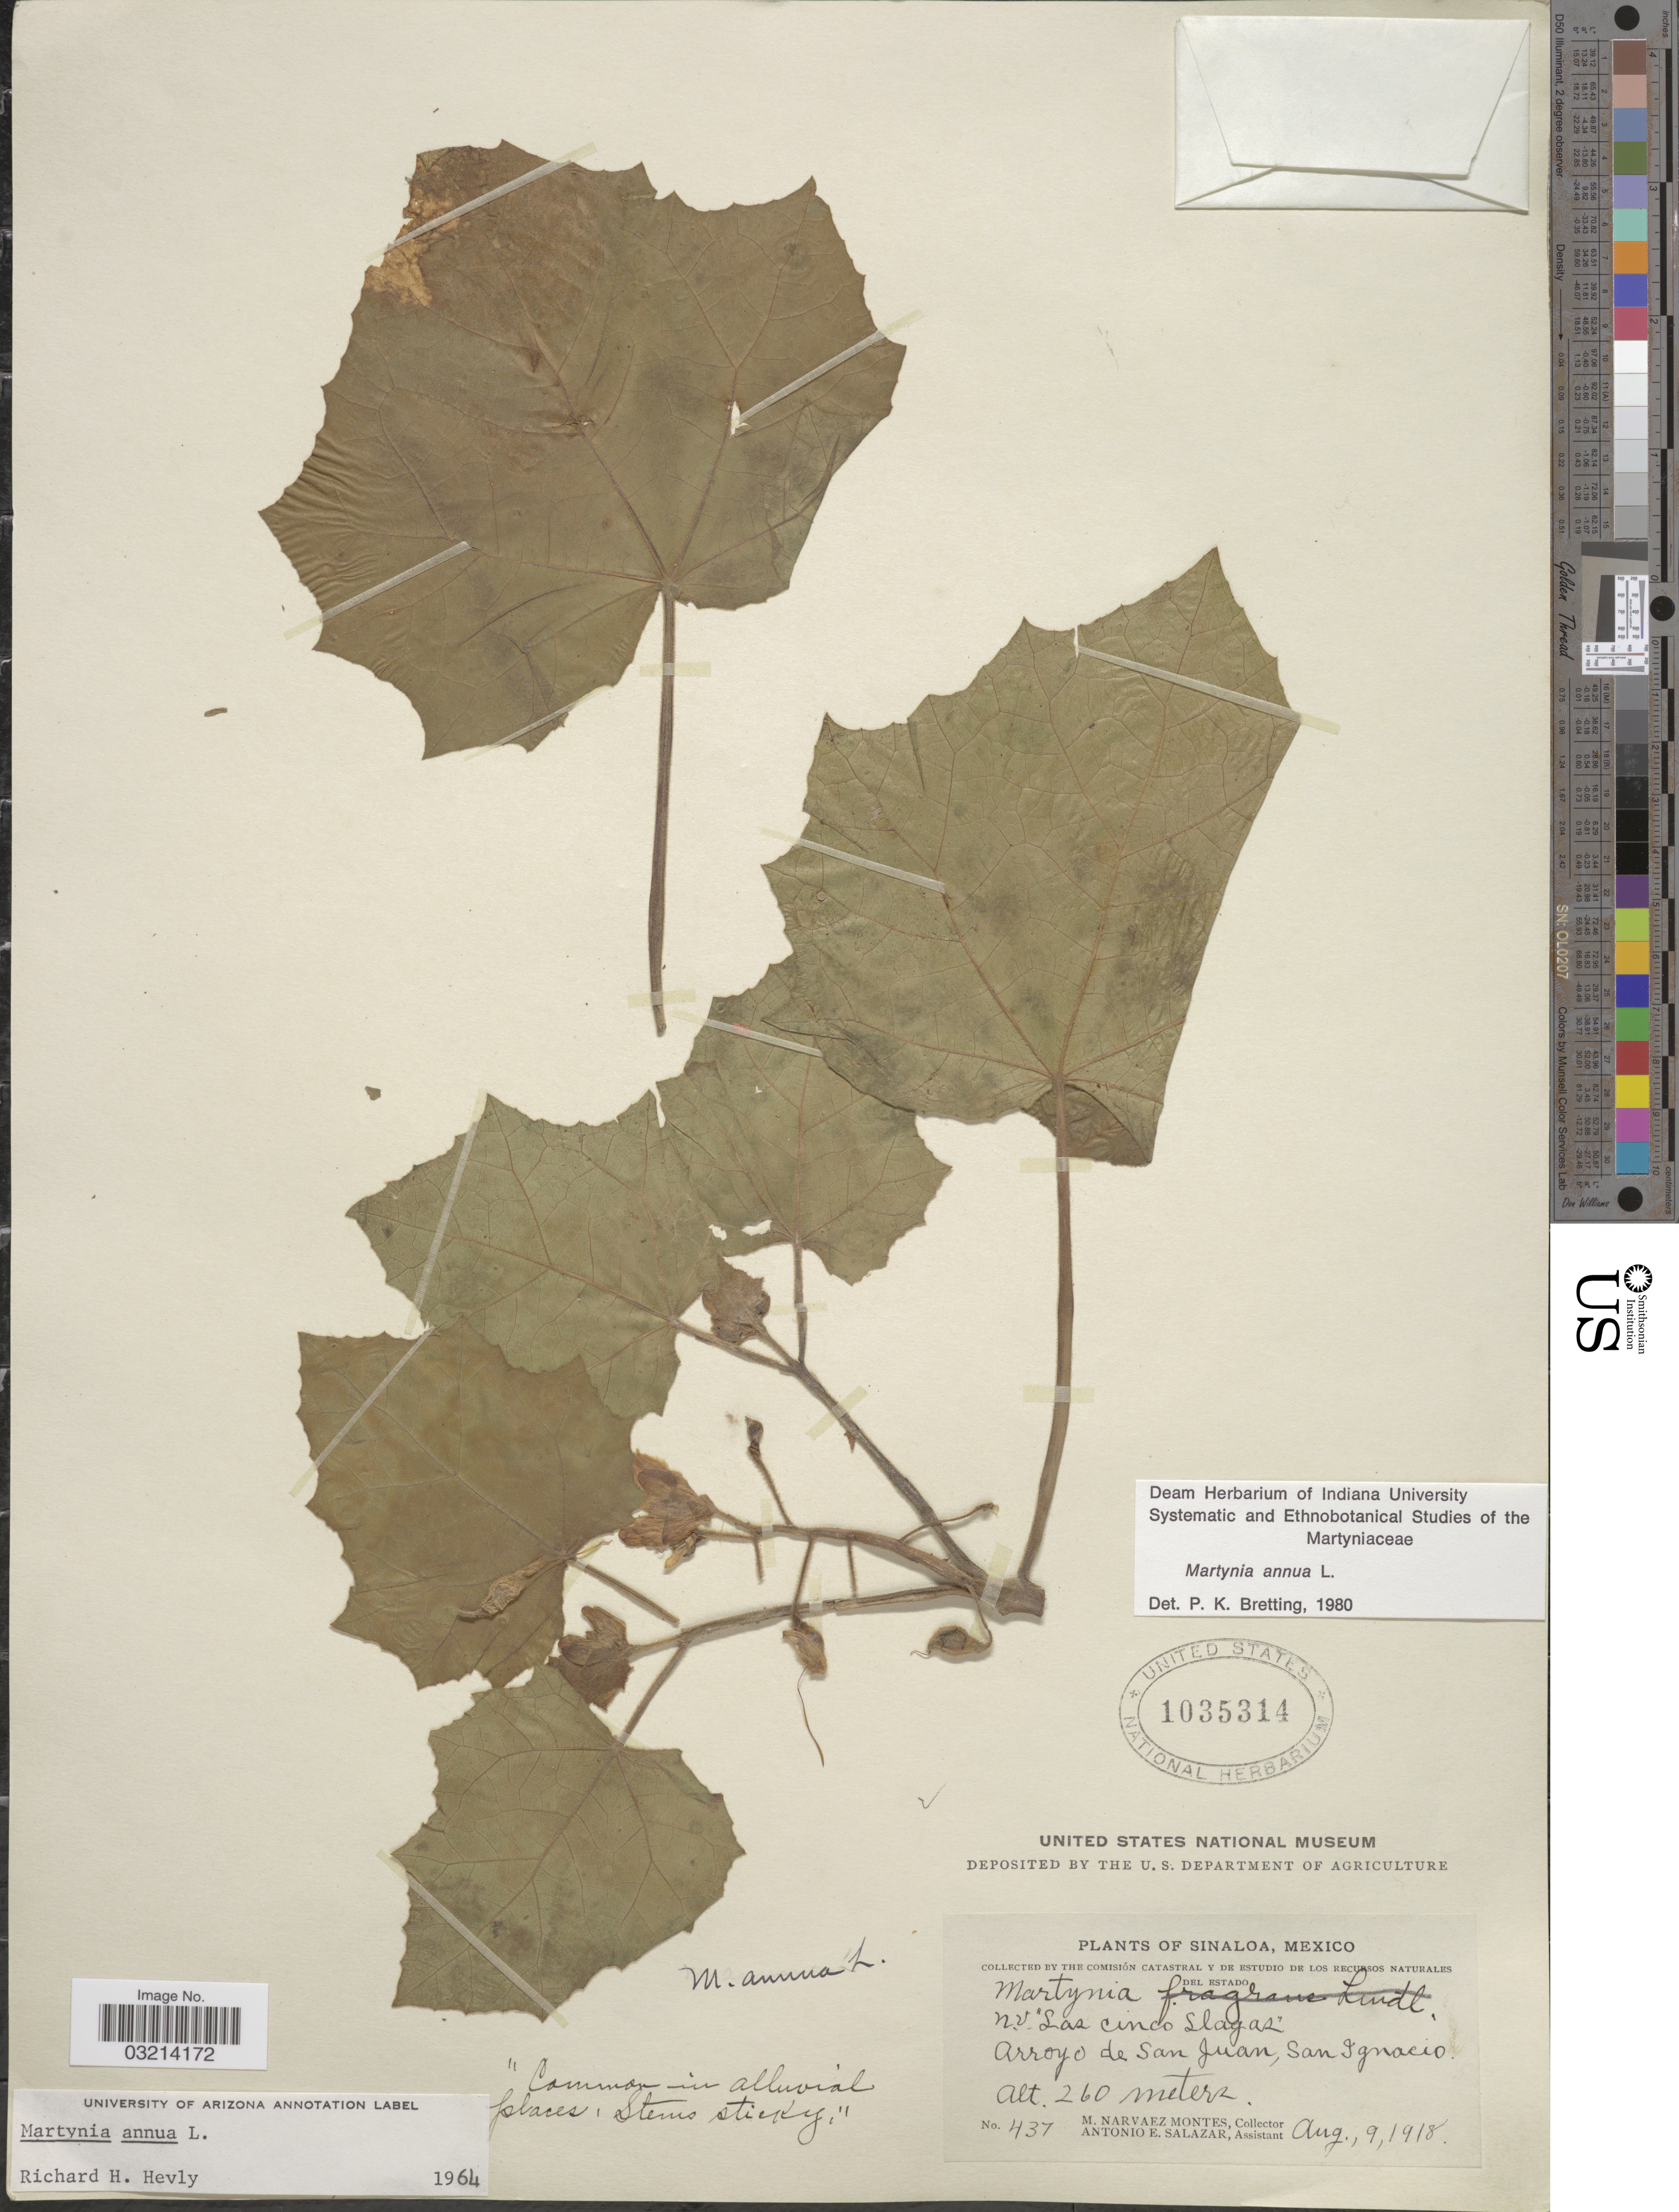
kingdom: Plantae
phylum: Tracheophyta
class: Magnoliopsida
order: Lamiales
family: Martyniaceae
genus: Martynia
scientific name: Martynia annua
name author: L.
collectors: M. Narvaez-Montes & A. E. Salazar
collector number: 437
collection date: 1918-08-09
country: Mexico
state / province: Sinaloa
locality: Arroyo de San Juan, San Ignacio.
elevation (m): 260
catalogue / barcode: US 1035314